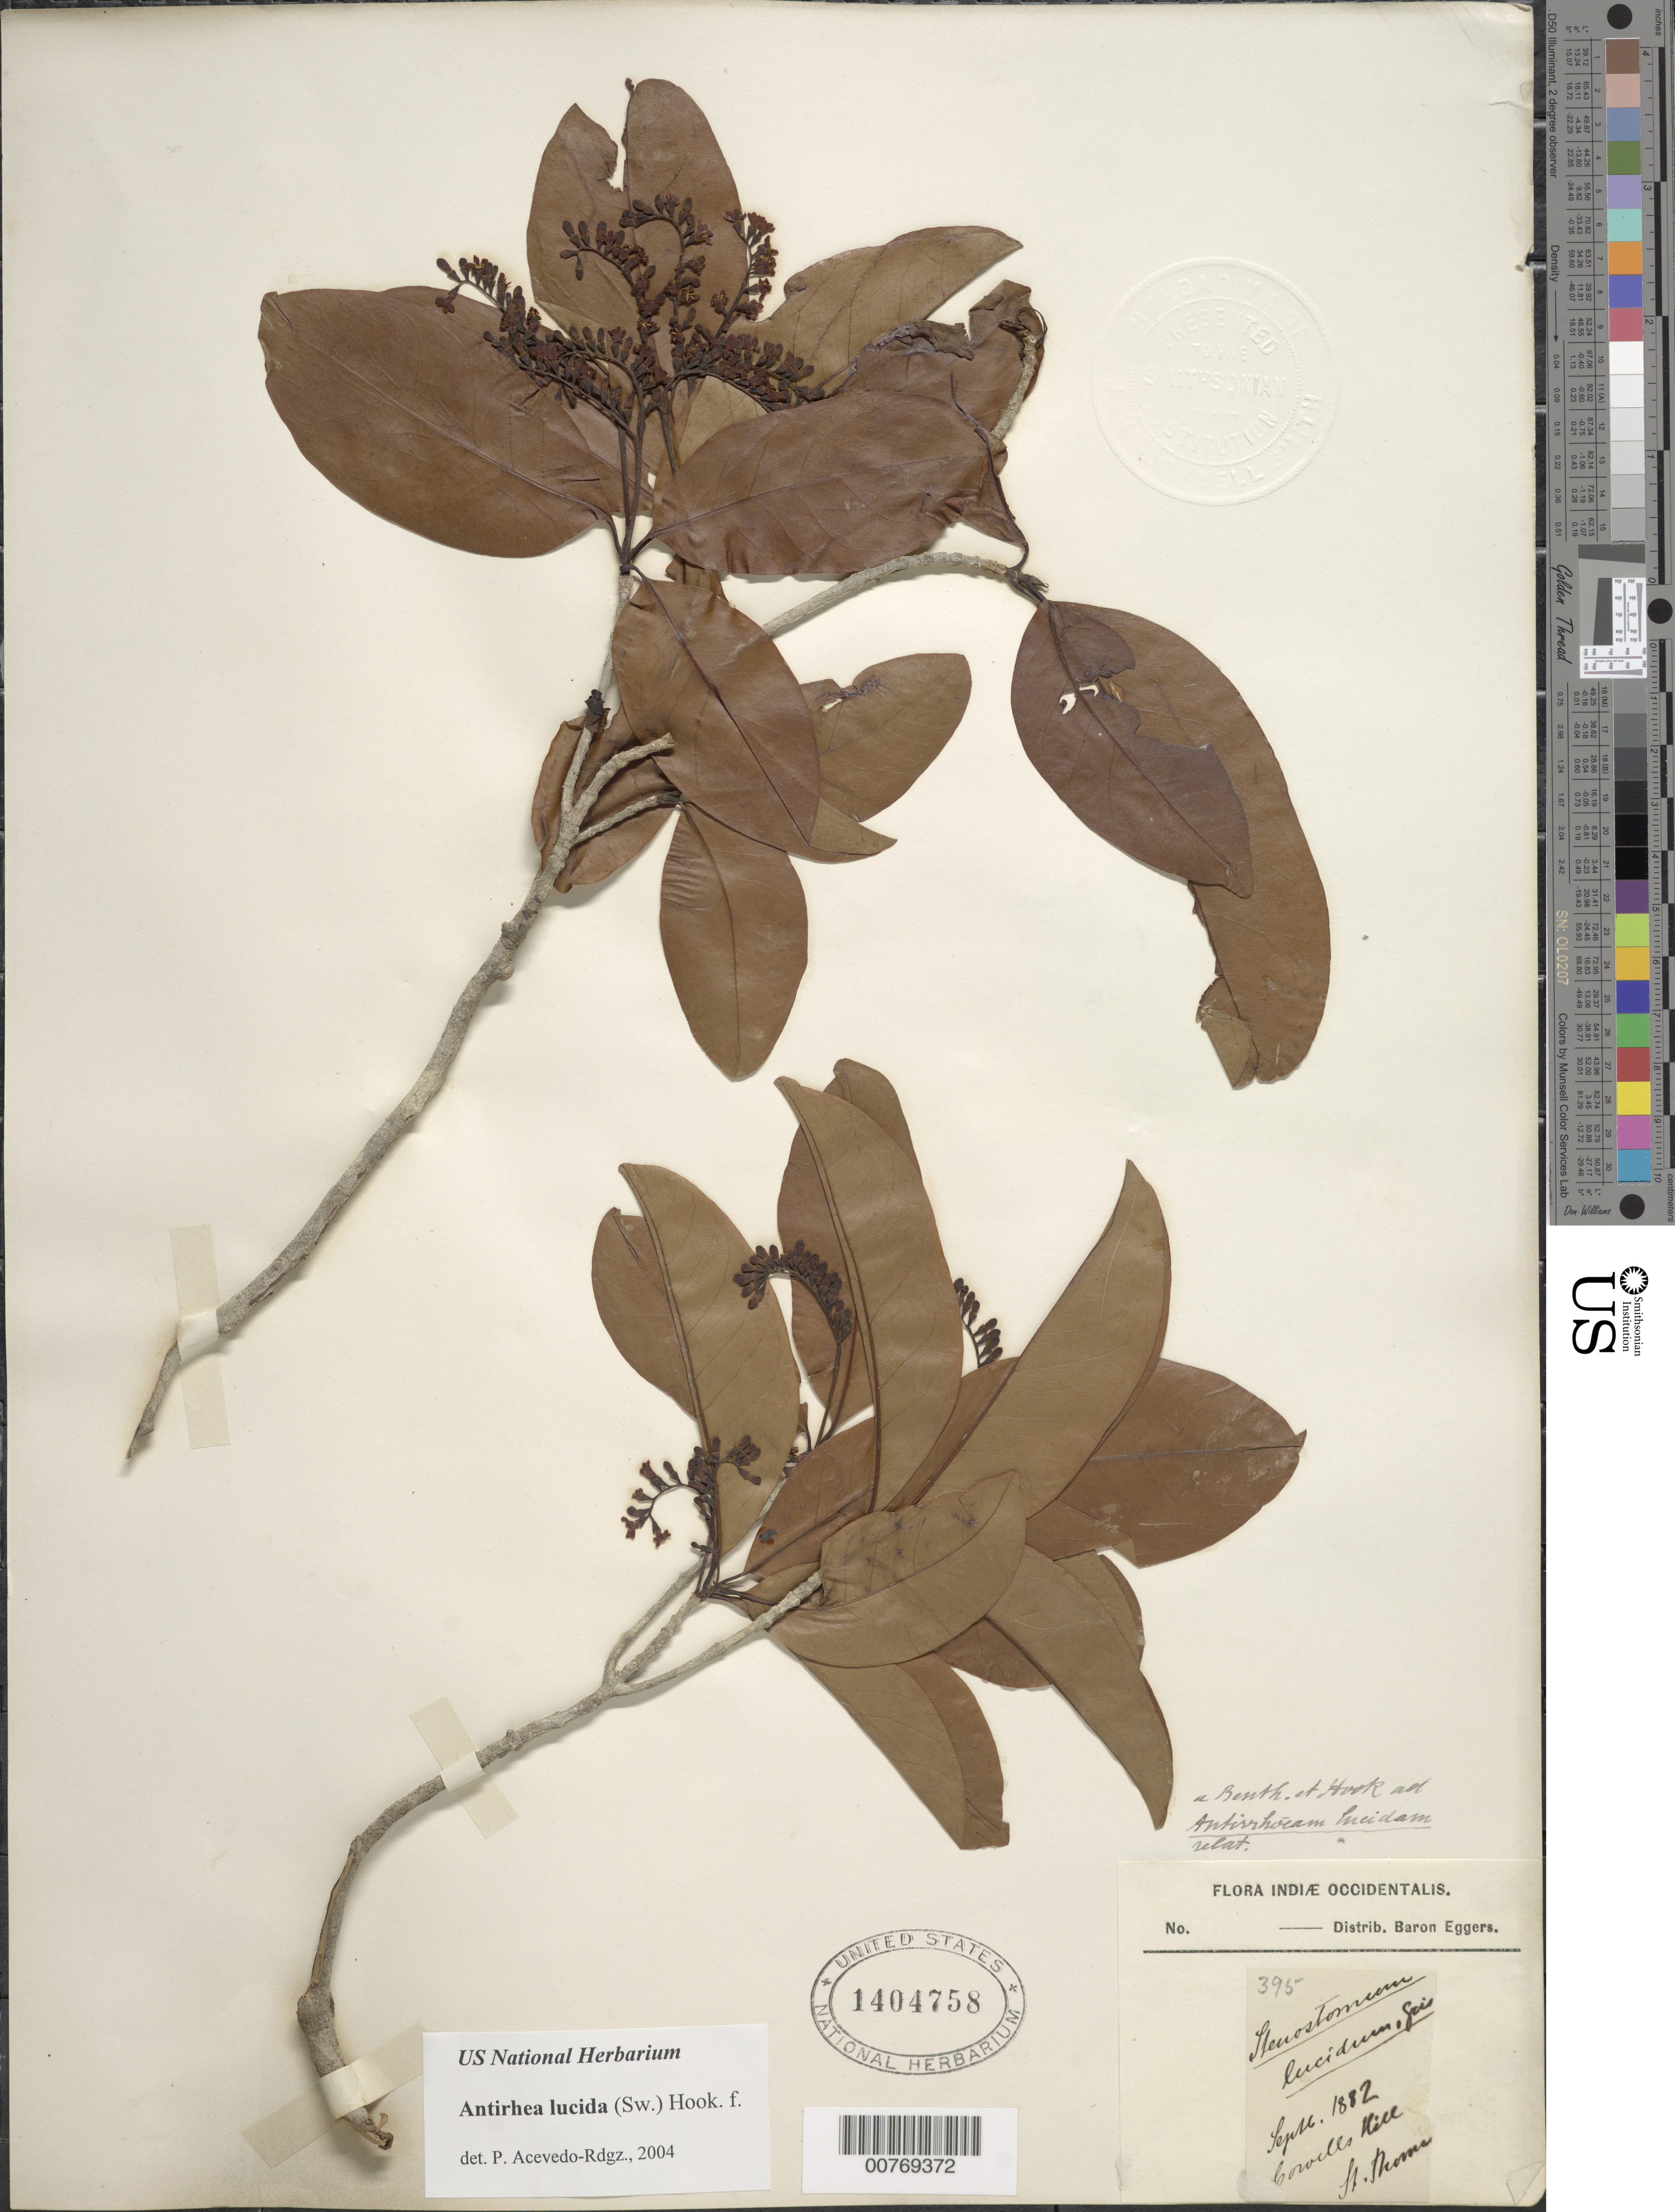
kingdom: Plantae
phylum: Tracheophyta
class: Magnoliopsida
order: Gentianales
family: Rubiaceae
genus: Stenostomum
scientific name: Stenostomum lucidum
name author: (Sw.) C.F. Gaertn.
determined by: Acevedo-Rodríguez, P., (BOT), Smithsonian Institution - National Museum of Natural History (UNITED STATES)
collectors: H. F. A. von Eggers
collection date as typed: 16 Sep 1882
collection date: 1882-09-16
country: U.S. Virgin Islands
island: St. Thomas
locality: Cowells Hill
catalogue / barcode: US 1404758